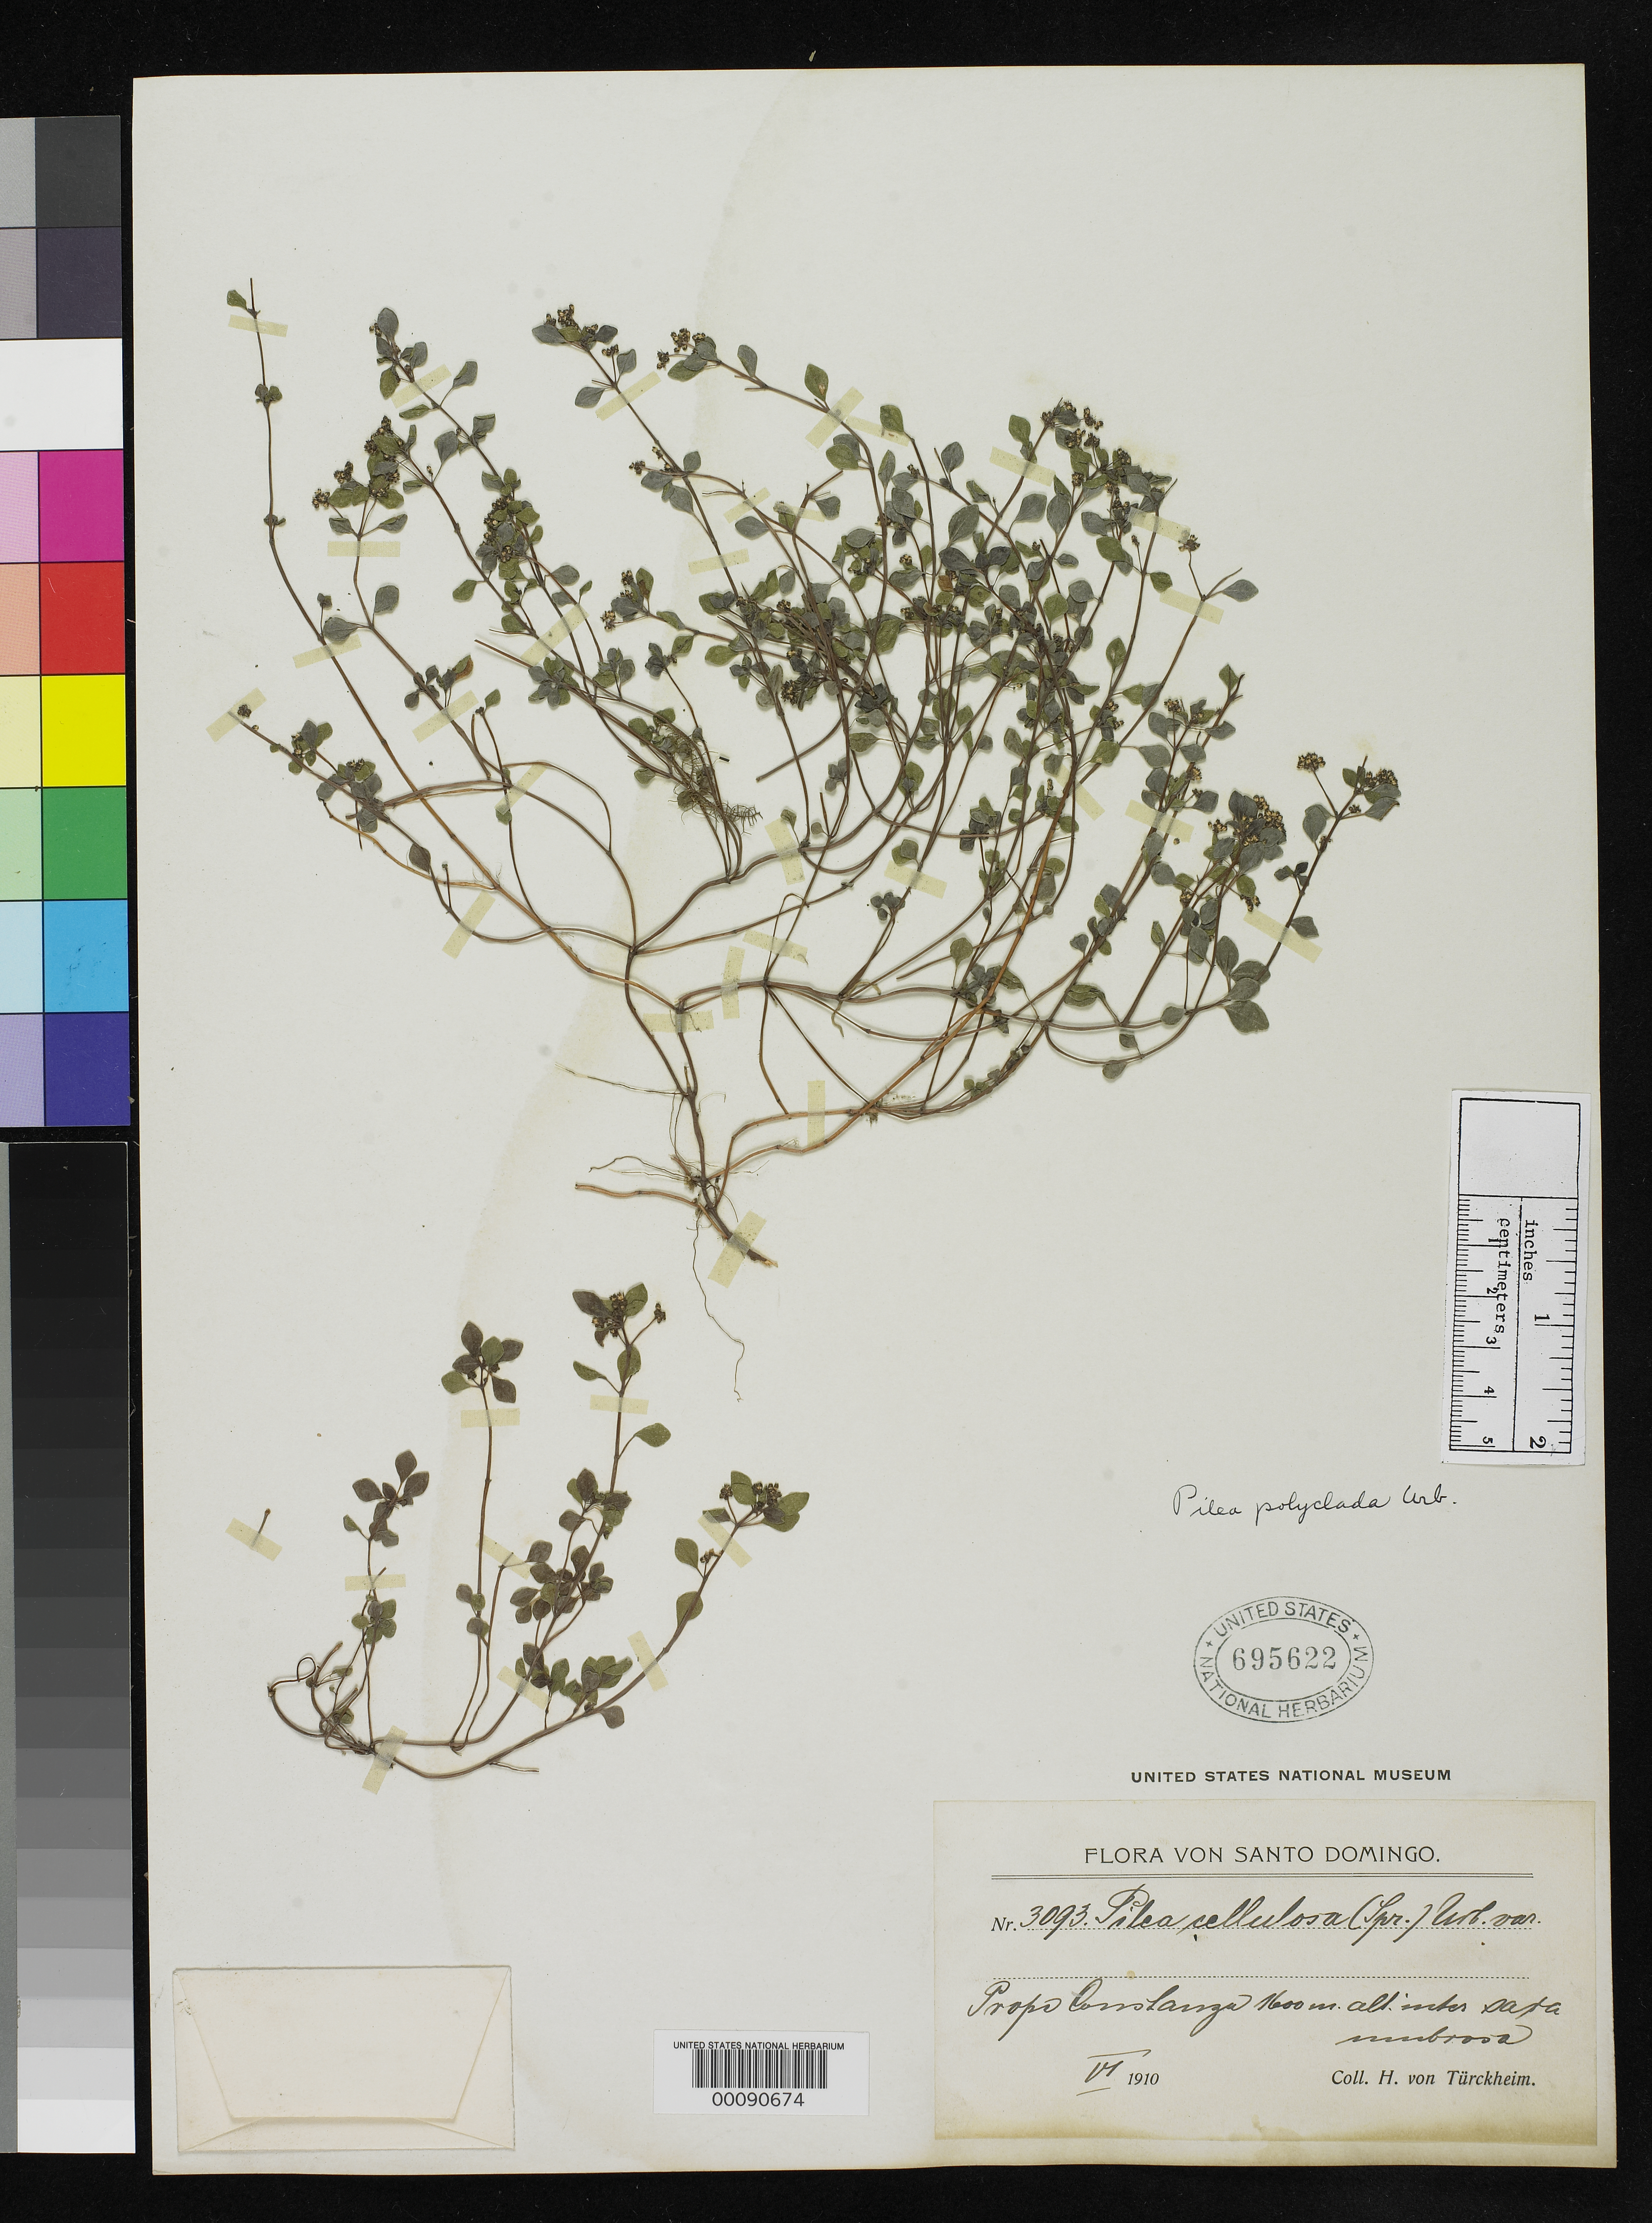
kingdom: Plantae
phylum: Tracheophyta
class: Magnoliopsida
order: Rosales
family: Urticaceae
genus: Pilea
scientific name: Pilea polyclada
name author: Urb.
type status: Syntype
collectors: H. von Türckheim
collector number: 3093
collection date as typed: Jun 1910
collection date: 1910-06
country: Dominican Republic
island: Hispaniola Island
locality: Near Constanza.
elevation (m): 1600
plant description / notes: Protologue cites collections in both April and June.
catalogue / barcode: US 695622